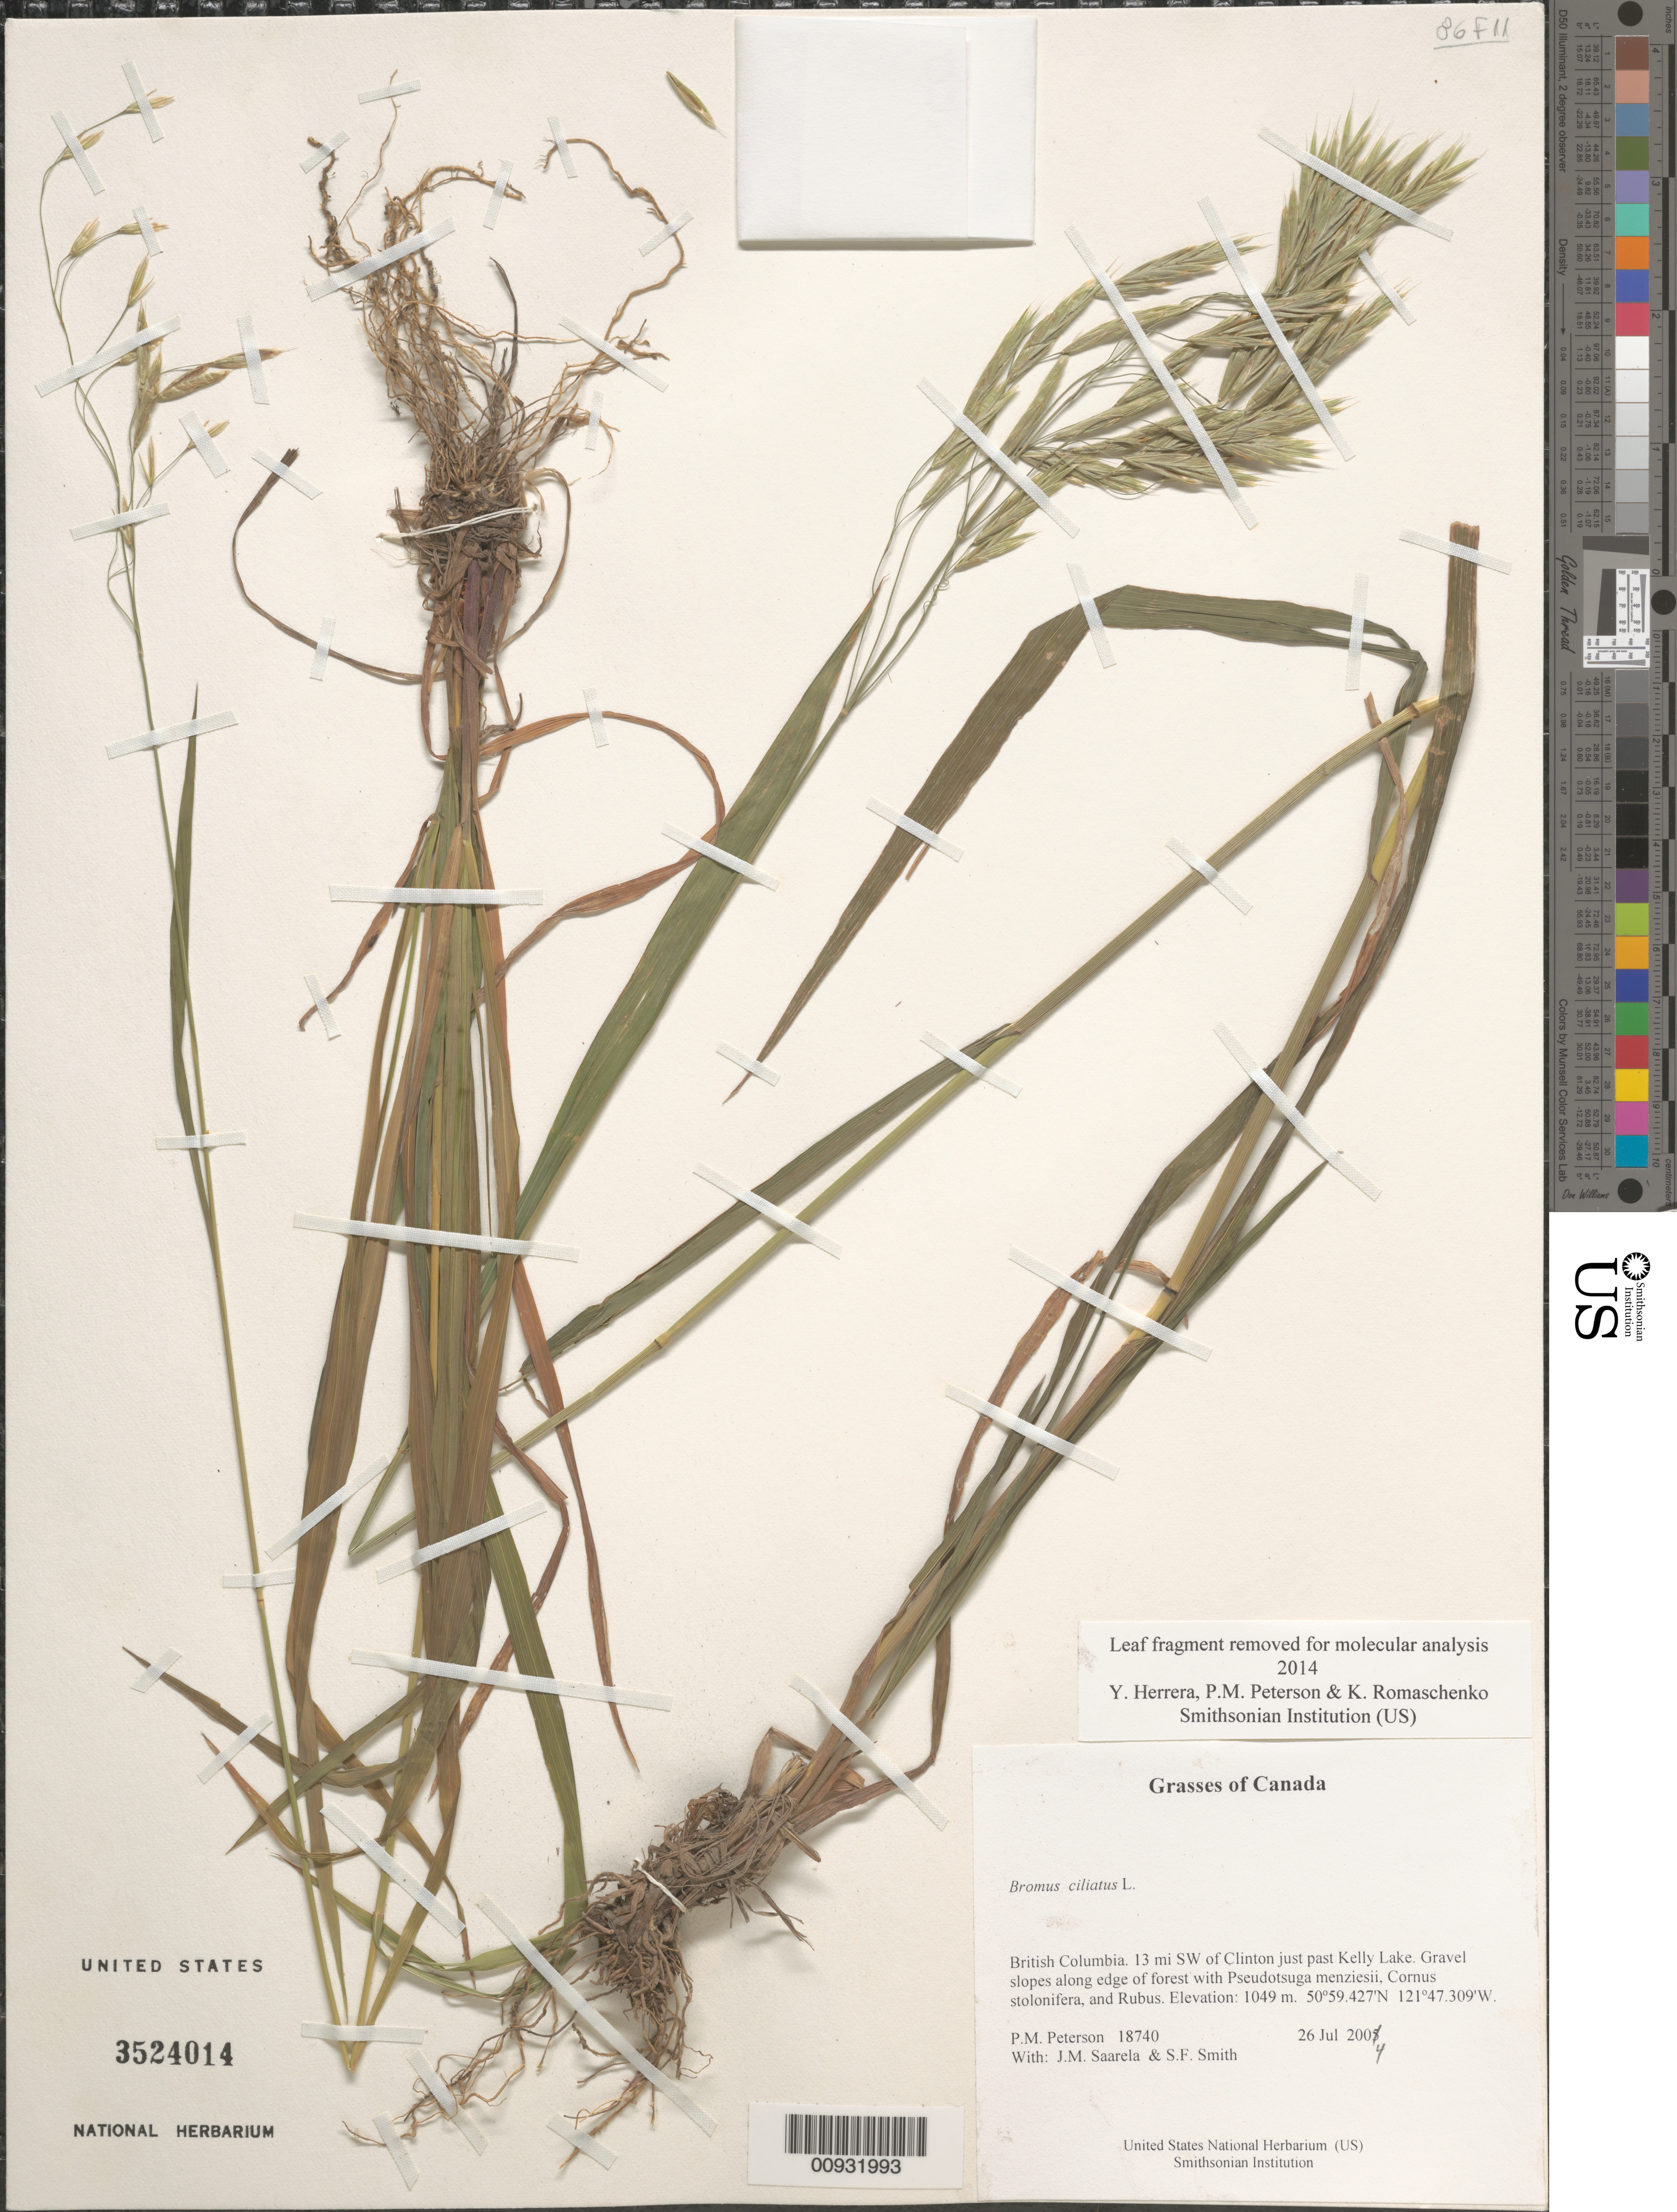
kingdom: Plantae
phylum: Tracheophyta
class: Liliopsida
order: Poales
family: Poaceae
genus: Bromus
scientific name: Bromus ciliatus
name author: L.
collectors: P. M. Peterson, J. Saarela & S.F. Smith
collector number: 18740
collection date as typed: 26 Jul 2004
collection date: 2004-07-26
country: Canada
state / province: British Columbia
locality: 13 mi SW of Clinton just past Kelly Lake. Gravel slopes along edge of forest with Pseudotsuga menziesii, Cornus stolonifera, and Rubus.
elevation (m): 1049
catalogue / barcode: US 3524014